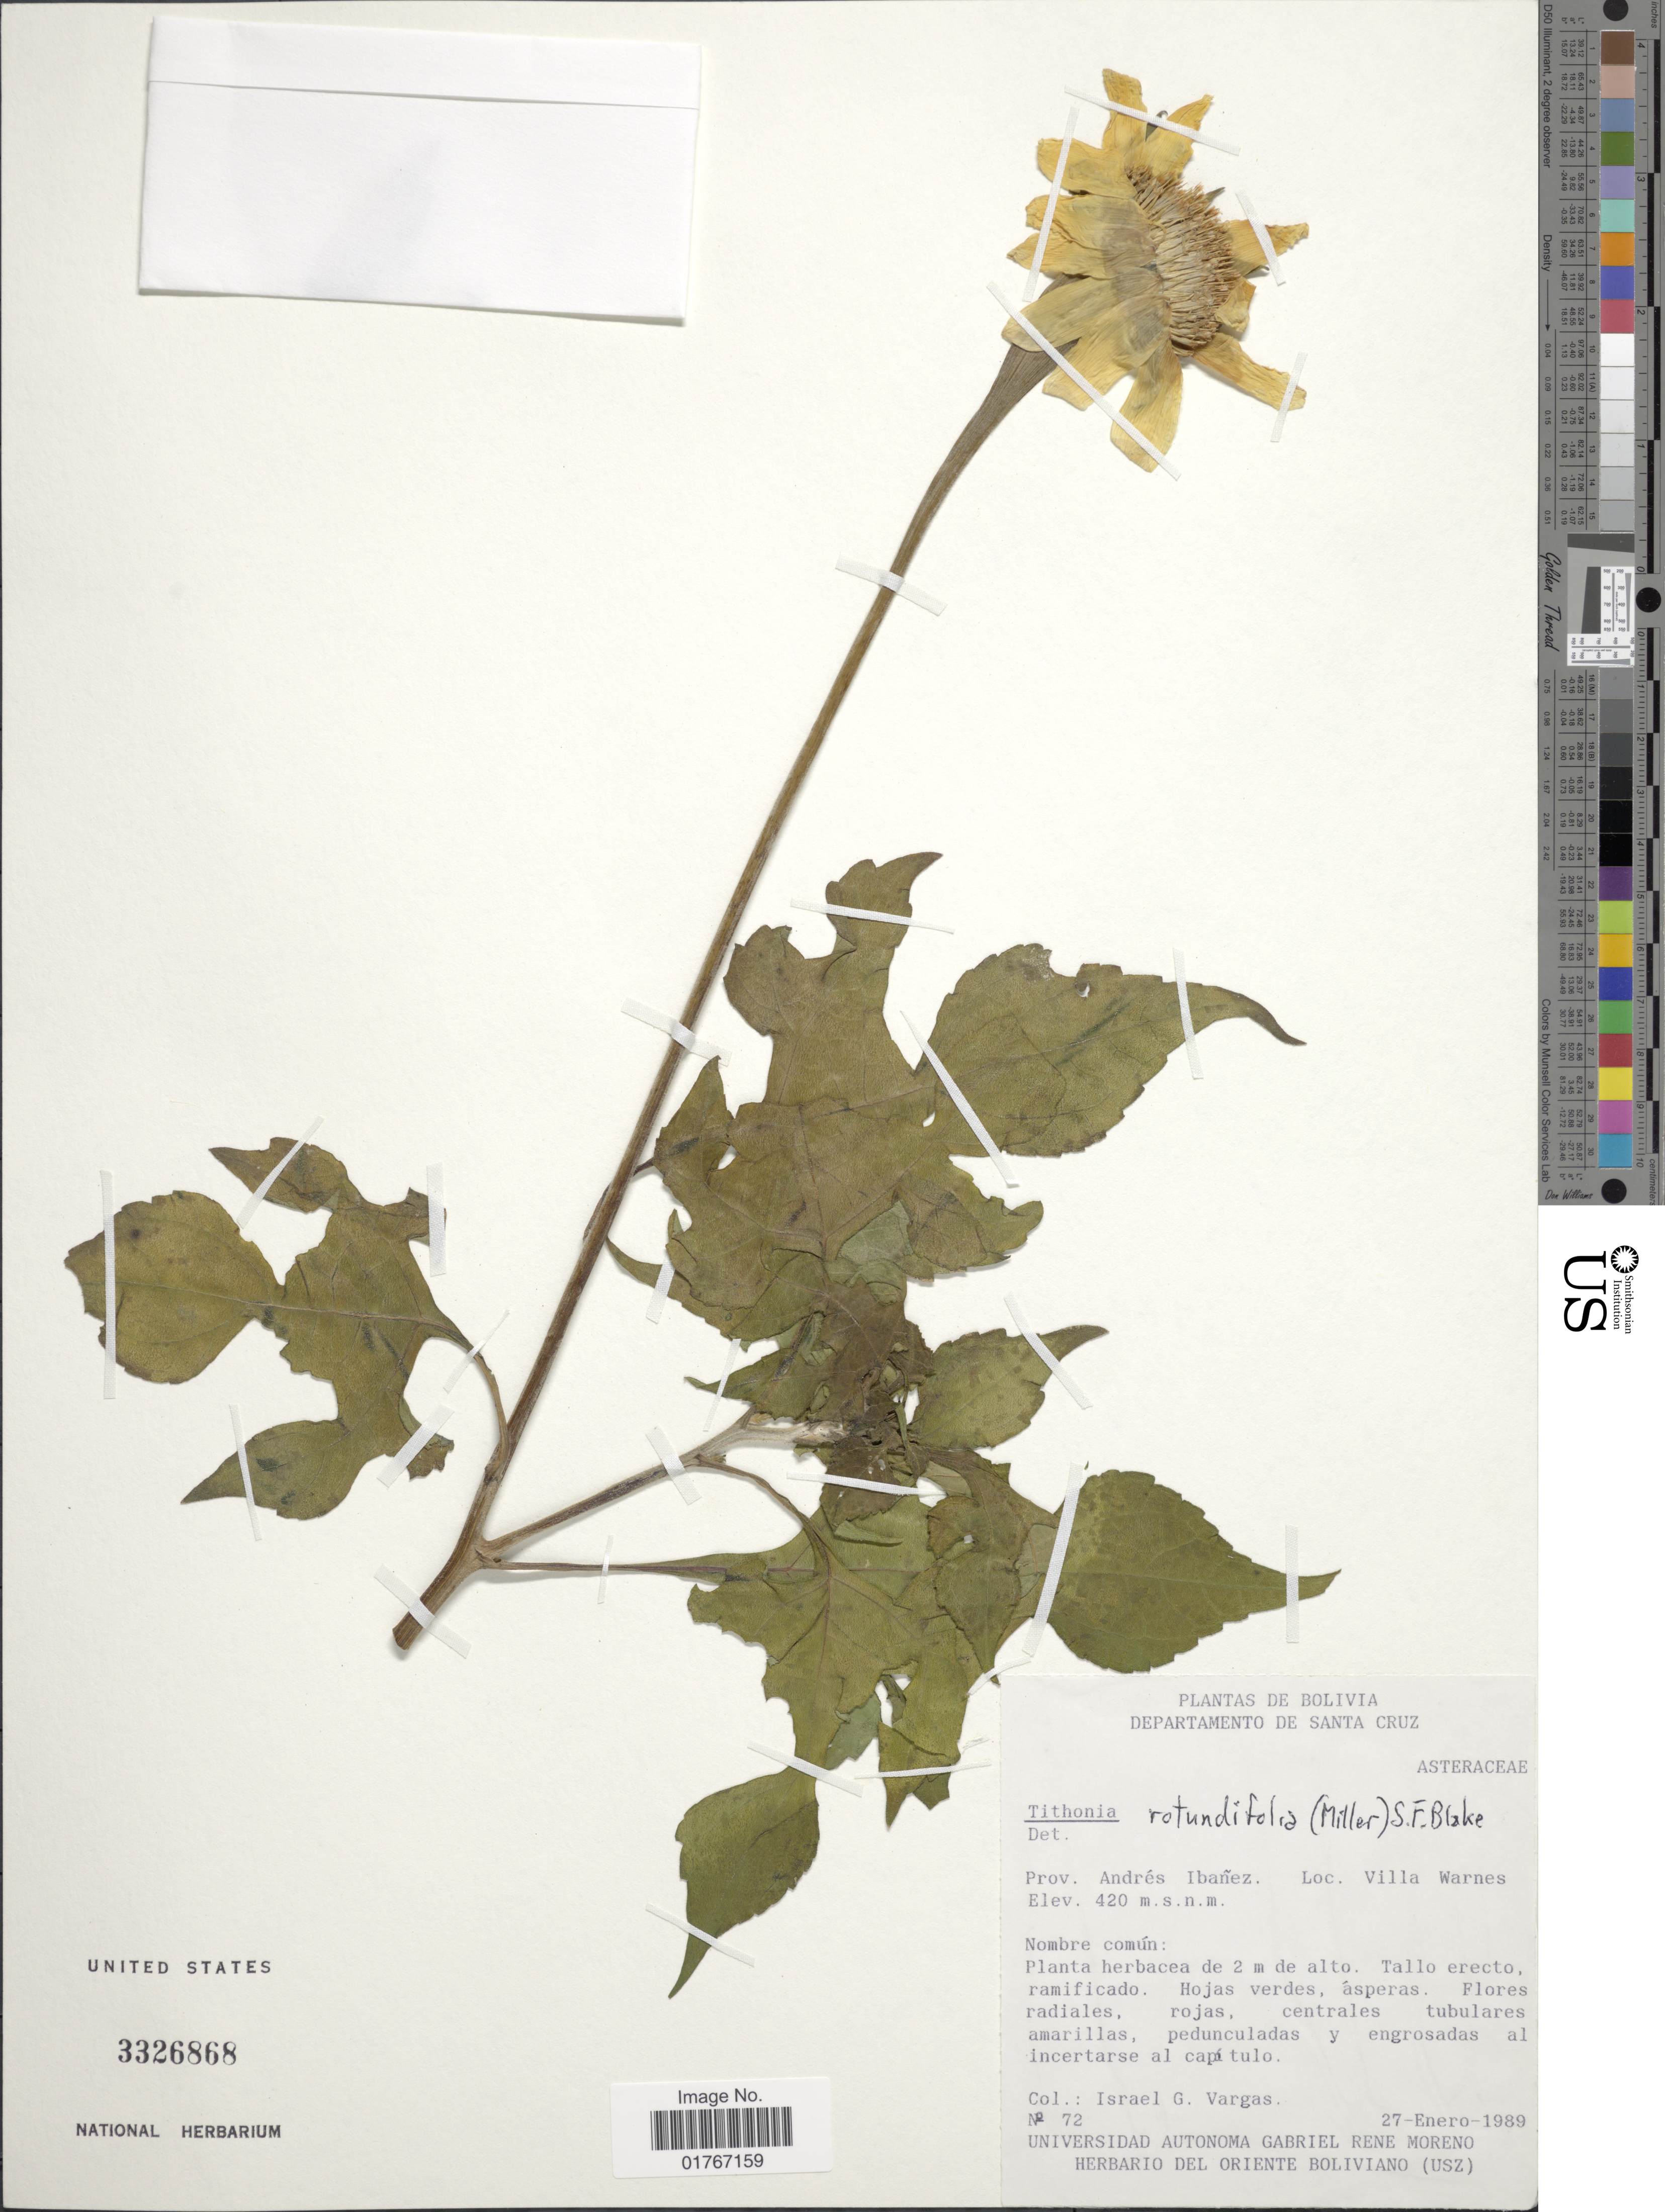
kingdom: Plantae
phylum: Tracheophyta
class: Magnoliopsida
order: Asterales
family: Asteraceae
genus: Tithonia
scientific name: Tithonia rotundifolia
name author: (Mill.) S.F. Blake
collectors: I. Vargas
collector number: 72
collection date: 1989-01-27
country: Bolivia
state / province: Santa Cruz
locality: Departamento de Santa Cruz, Prov. Andrés Ibañez, Villa Warnes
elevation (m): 420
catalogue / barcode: US 3326868